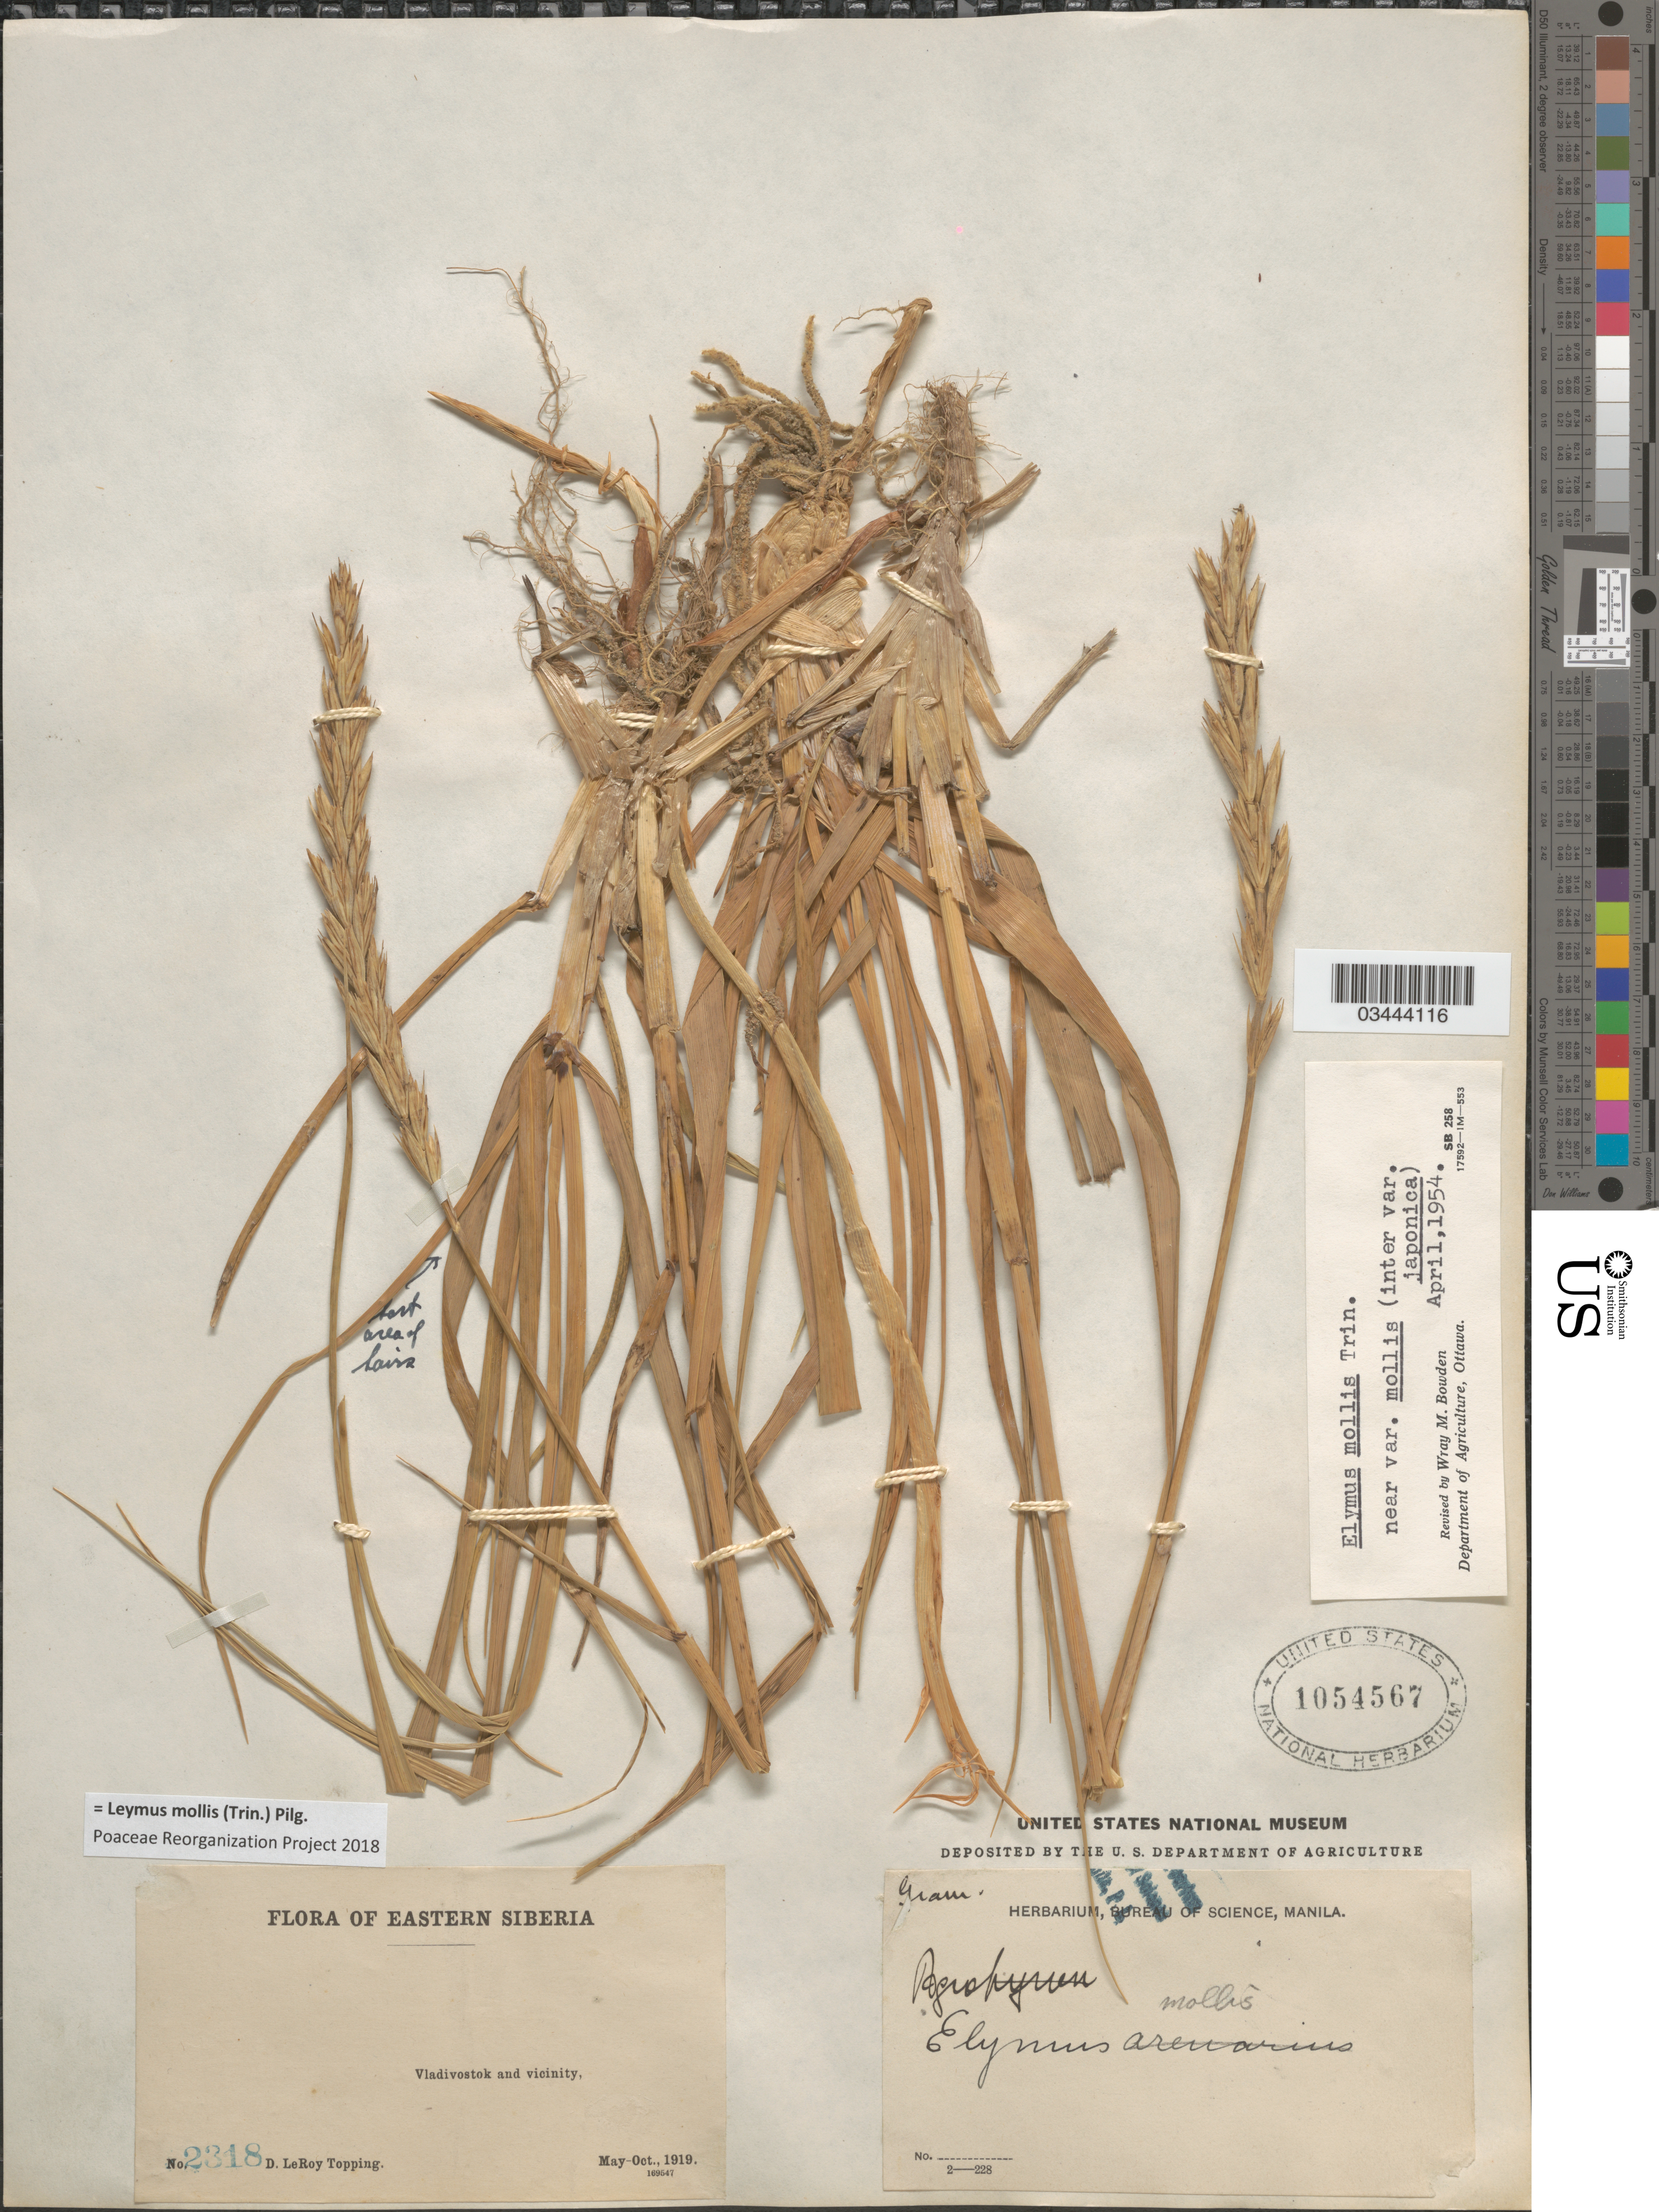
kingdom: Plantae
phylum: Tracheophyta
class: Liliopsida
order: Poales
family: Poaceae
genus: Leymus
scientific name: Leymus mollis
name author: (Trin.) Pilg.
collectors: D. L. Topping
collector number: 2318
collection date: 1919-05/1919-10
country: Russian Federation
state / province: Primorsky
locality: Eastern Siberia. Vladivostok and vicinity.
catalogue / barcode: US 1054567